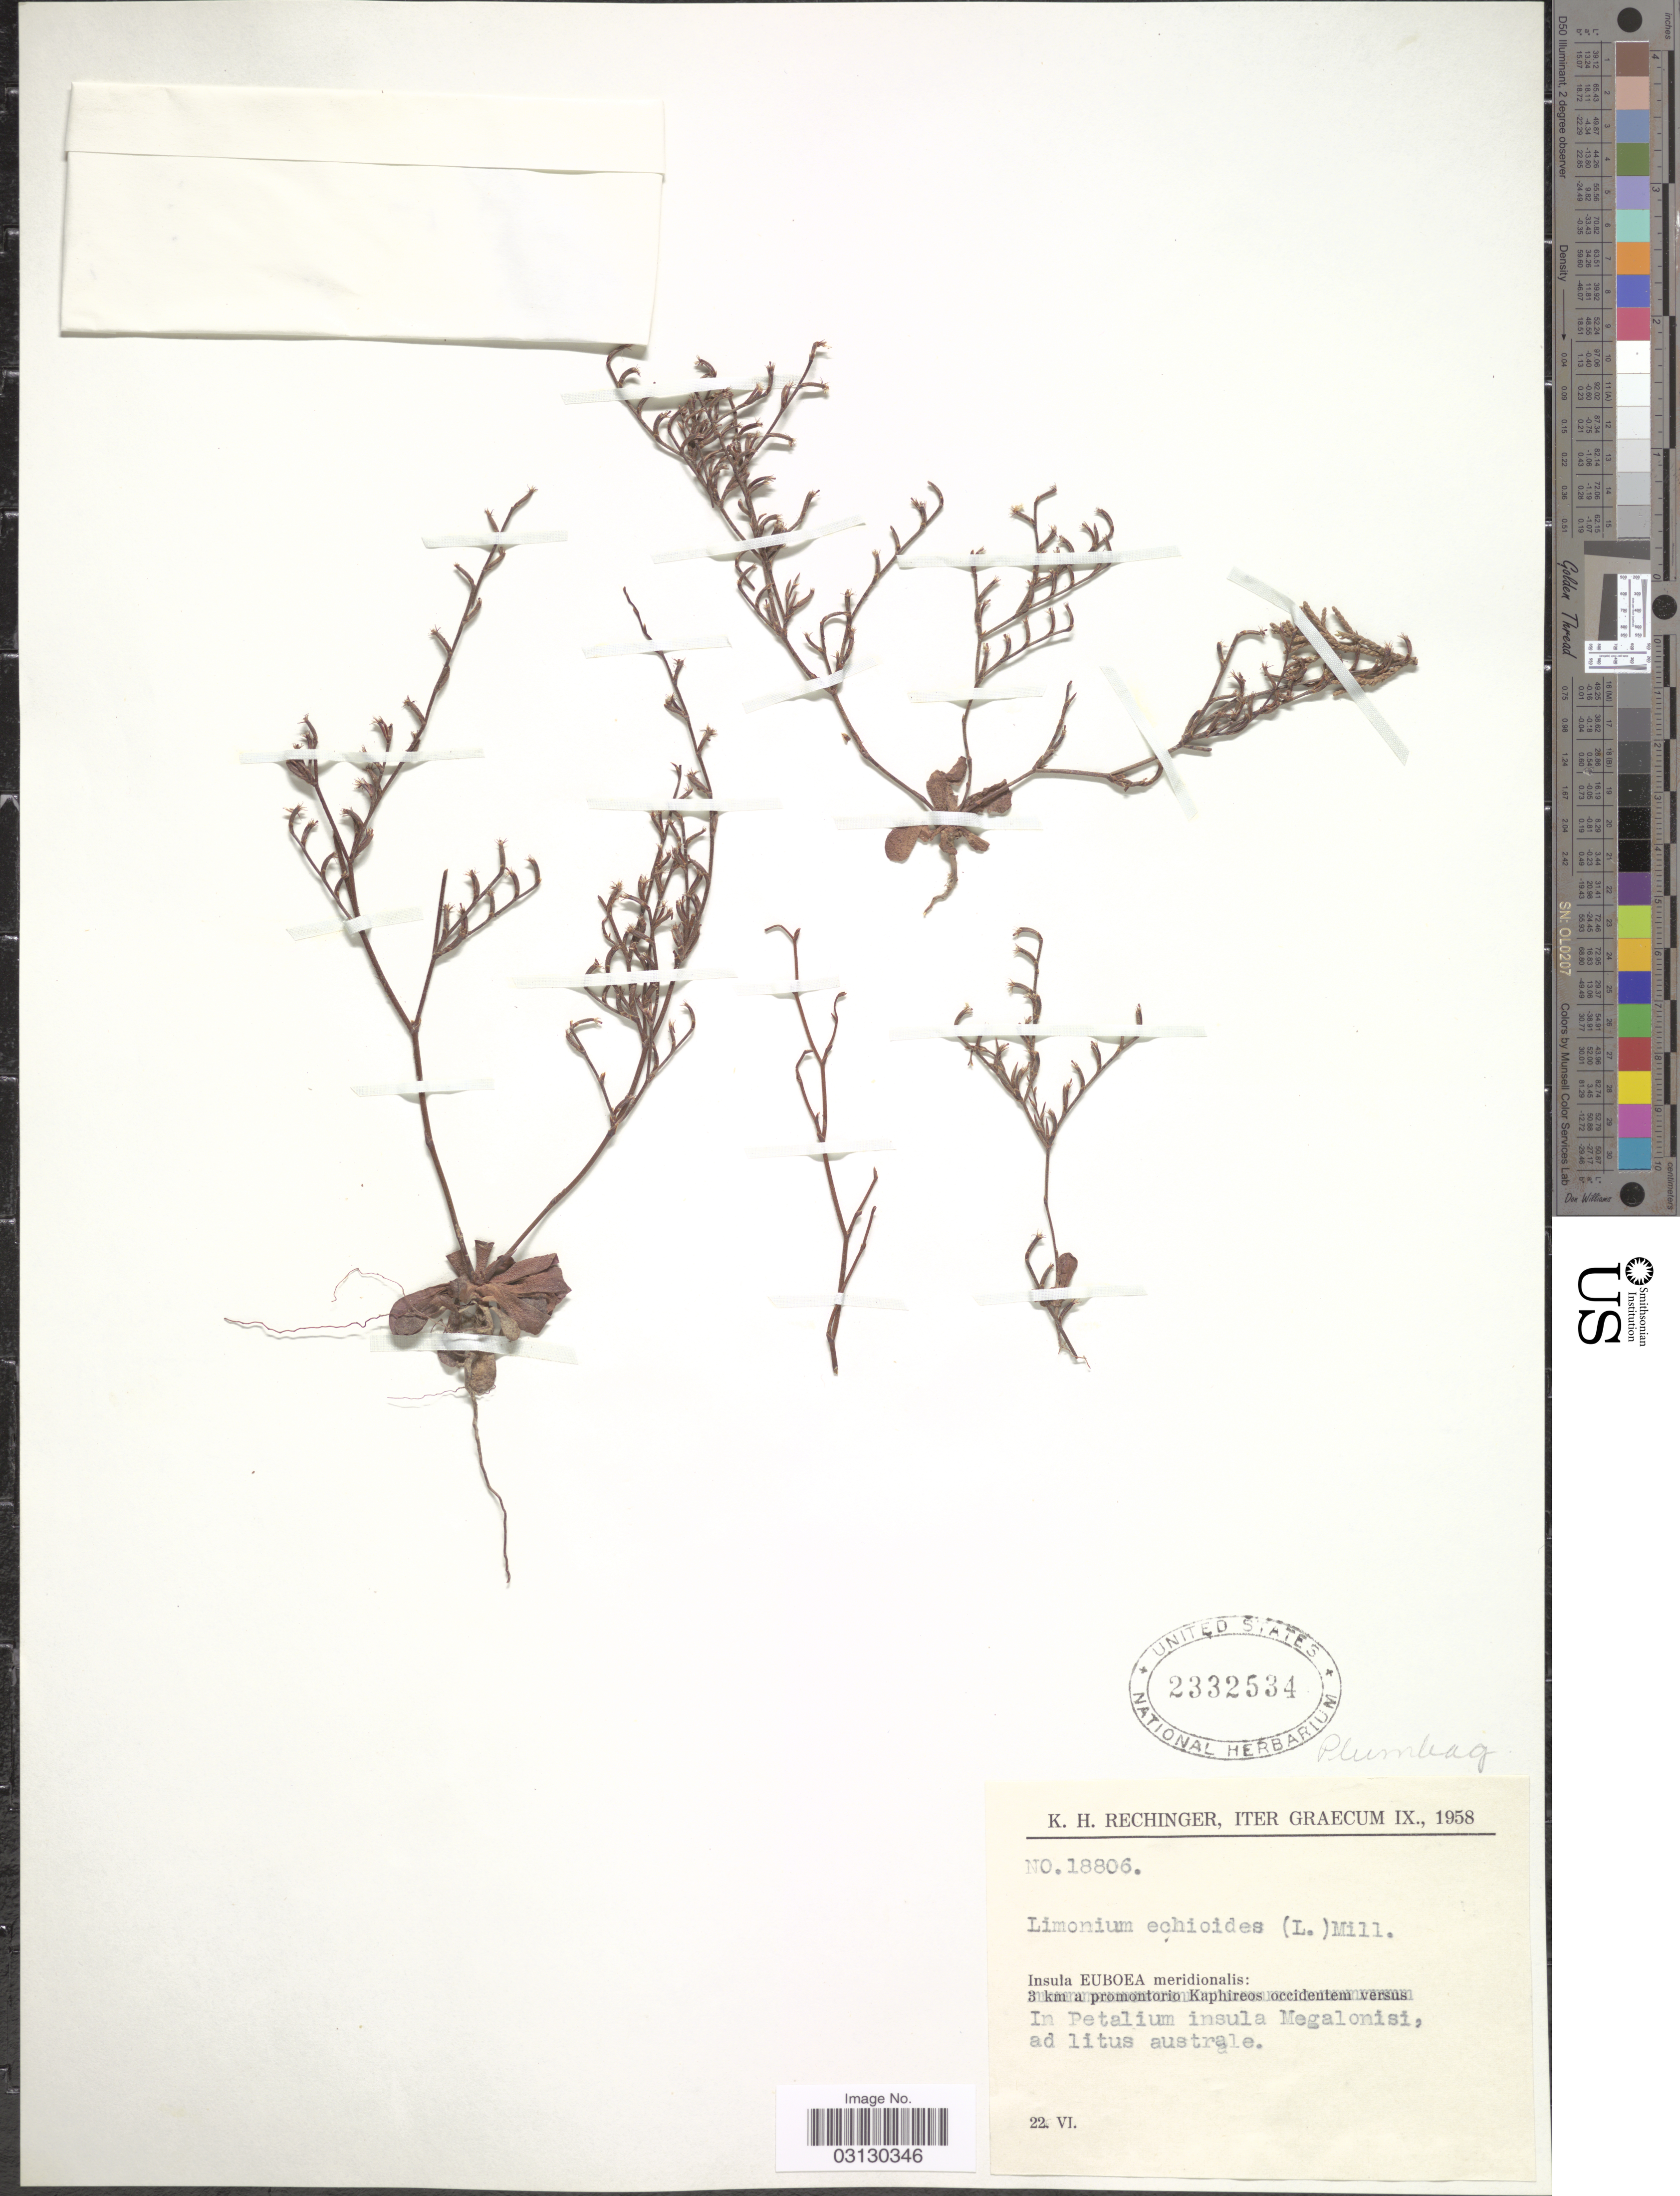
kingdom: Plantae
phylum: Tracheophyta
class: Magnoliopsida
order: Caryophyllales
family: Plumbaginaceae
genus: Limonium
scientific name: Limonium echioides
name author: (L.) Mill.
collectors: K. H. Rechinger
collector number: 18806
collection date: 1958-06-22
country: Greece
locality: Graecum, Insula Euboea meridionalis: In Petalium insula Megalonisi, ad litus australe.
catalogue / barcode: US 2332534